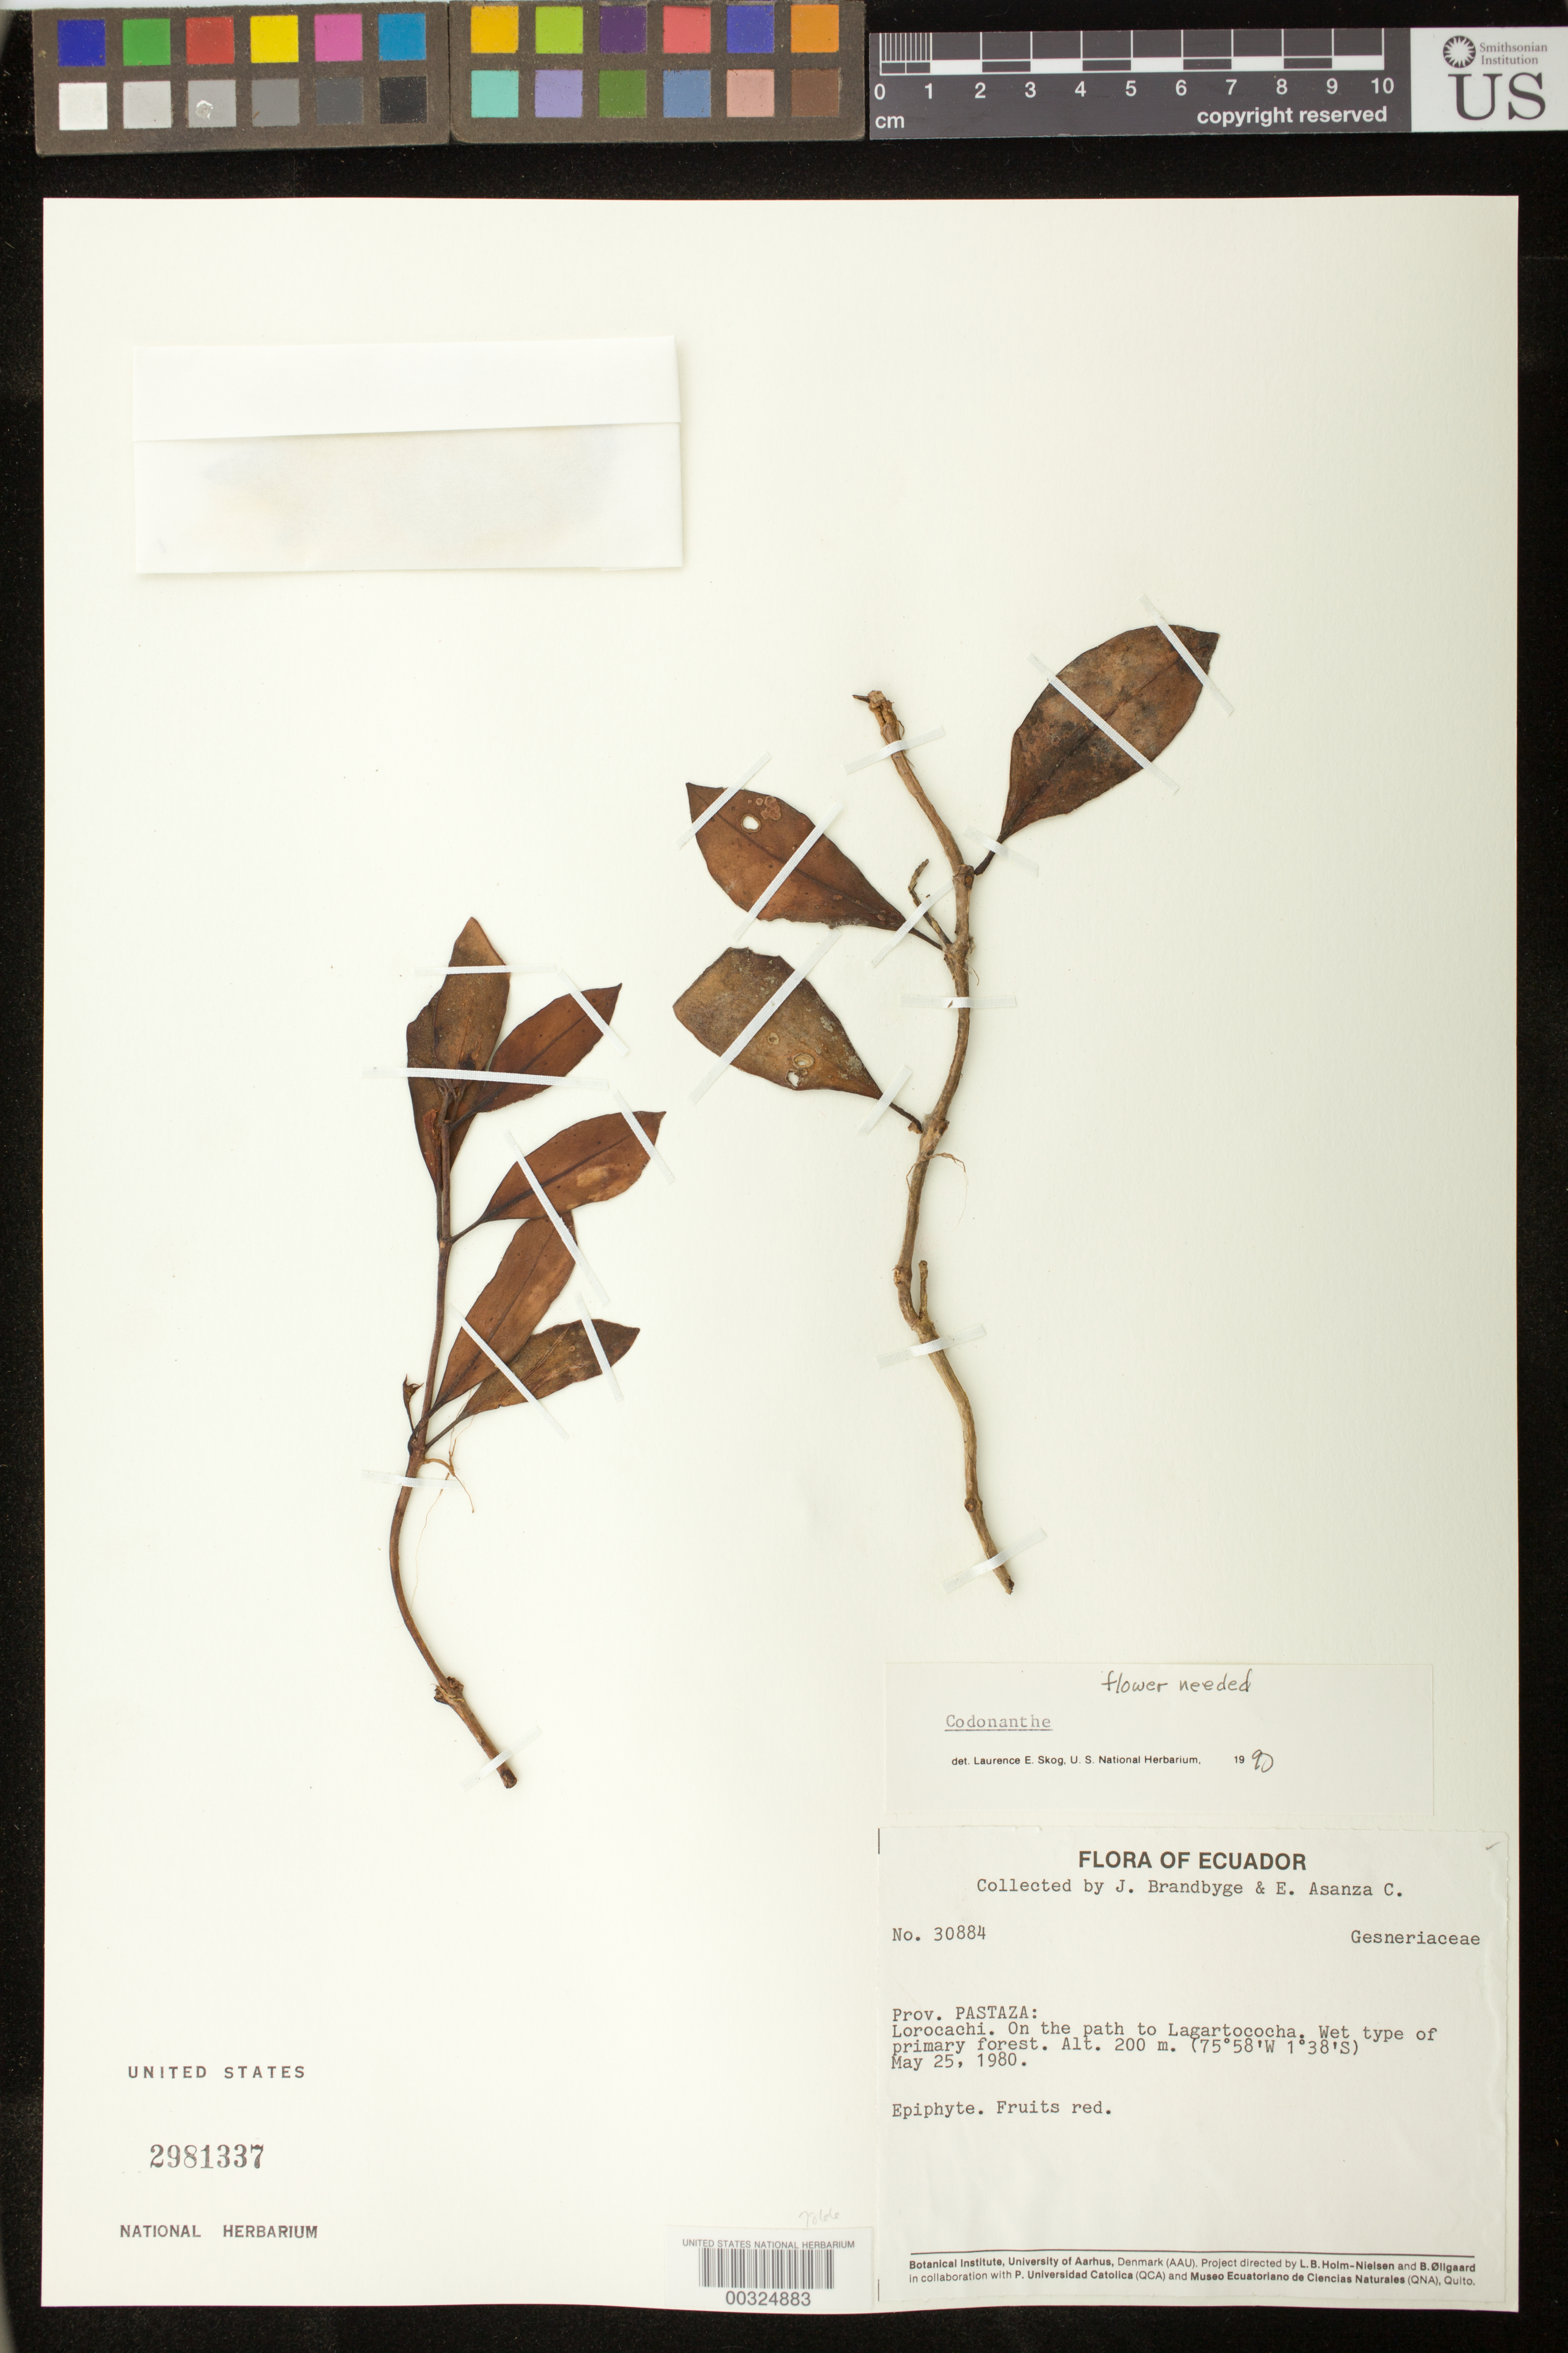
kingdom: Plantae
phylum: Tracheophyta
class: Magnoliopsida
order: Lamiales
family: Gesneriaceae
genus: Codonanthe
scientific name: Codonanthe crassifolia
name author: (H. Focke) C.V. Morton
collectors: J. Brandbyge & E. Asanza C.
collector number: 30884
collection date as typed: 25 May 1980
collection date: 1980-05-25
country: Ecuador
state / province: Pastaza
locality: Lorocachi, on the path to Lagartococha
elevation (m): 200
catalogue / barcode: US 2981337